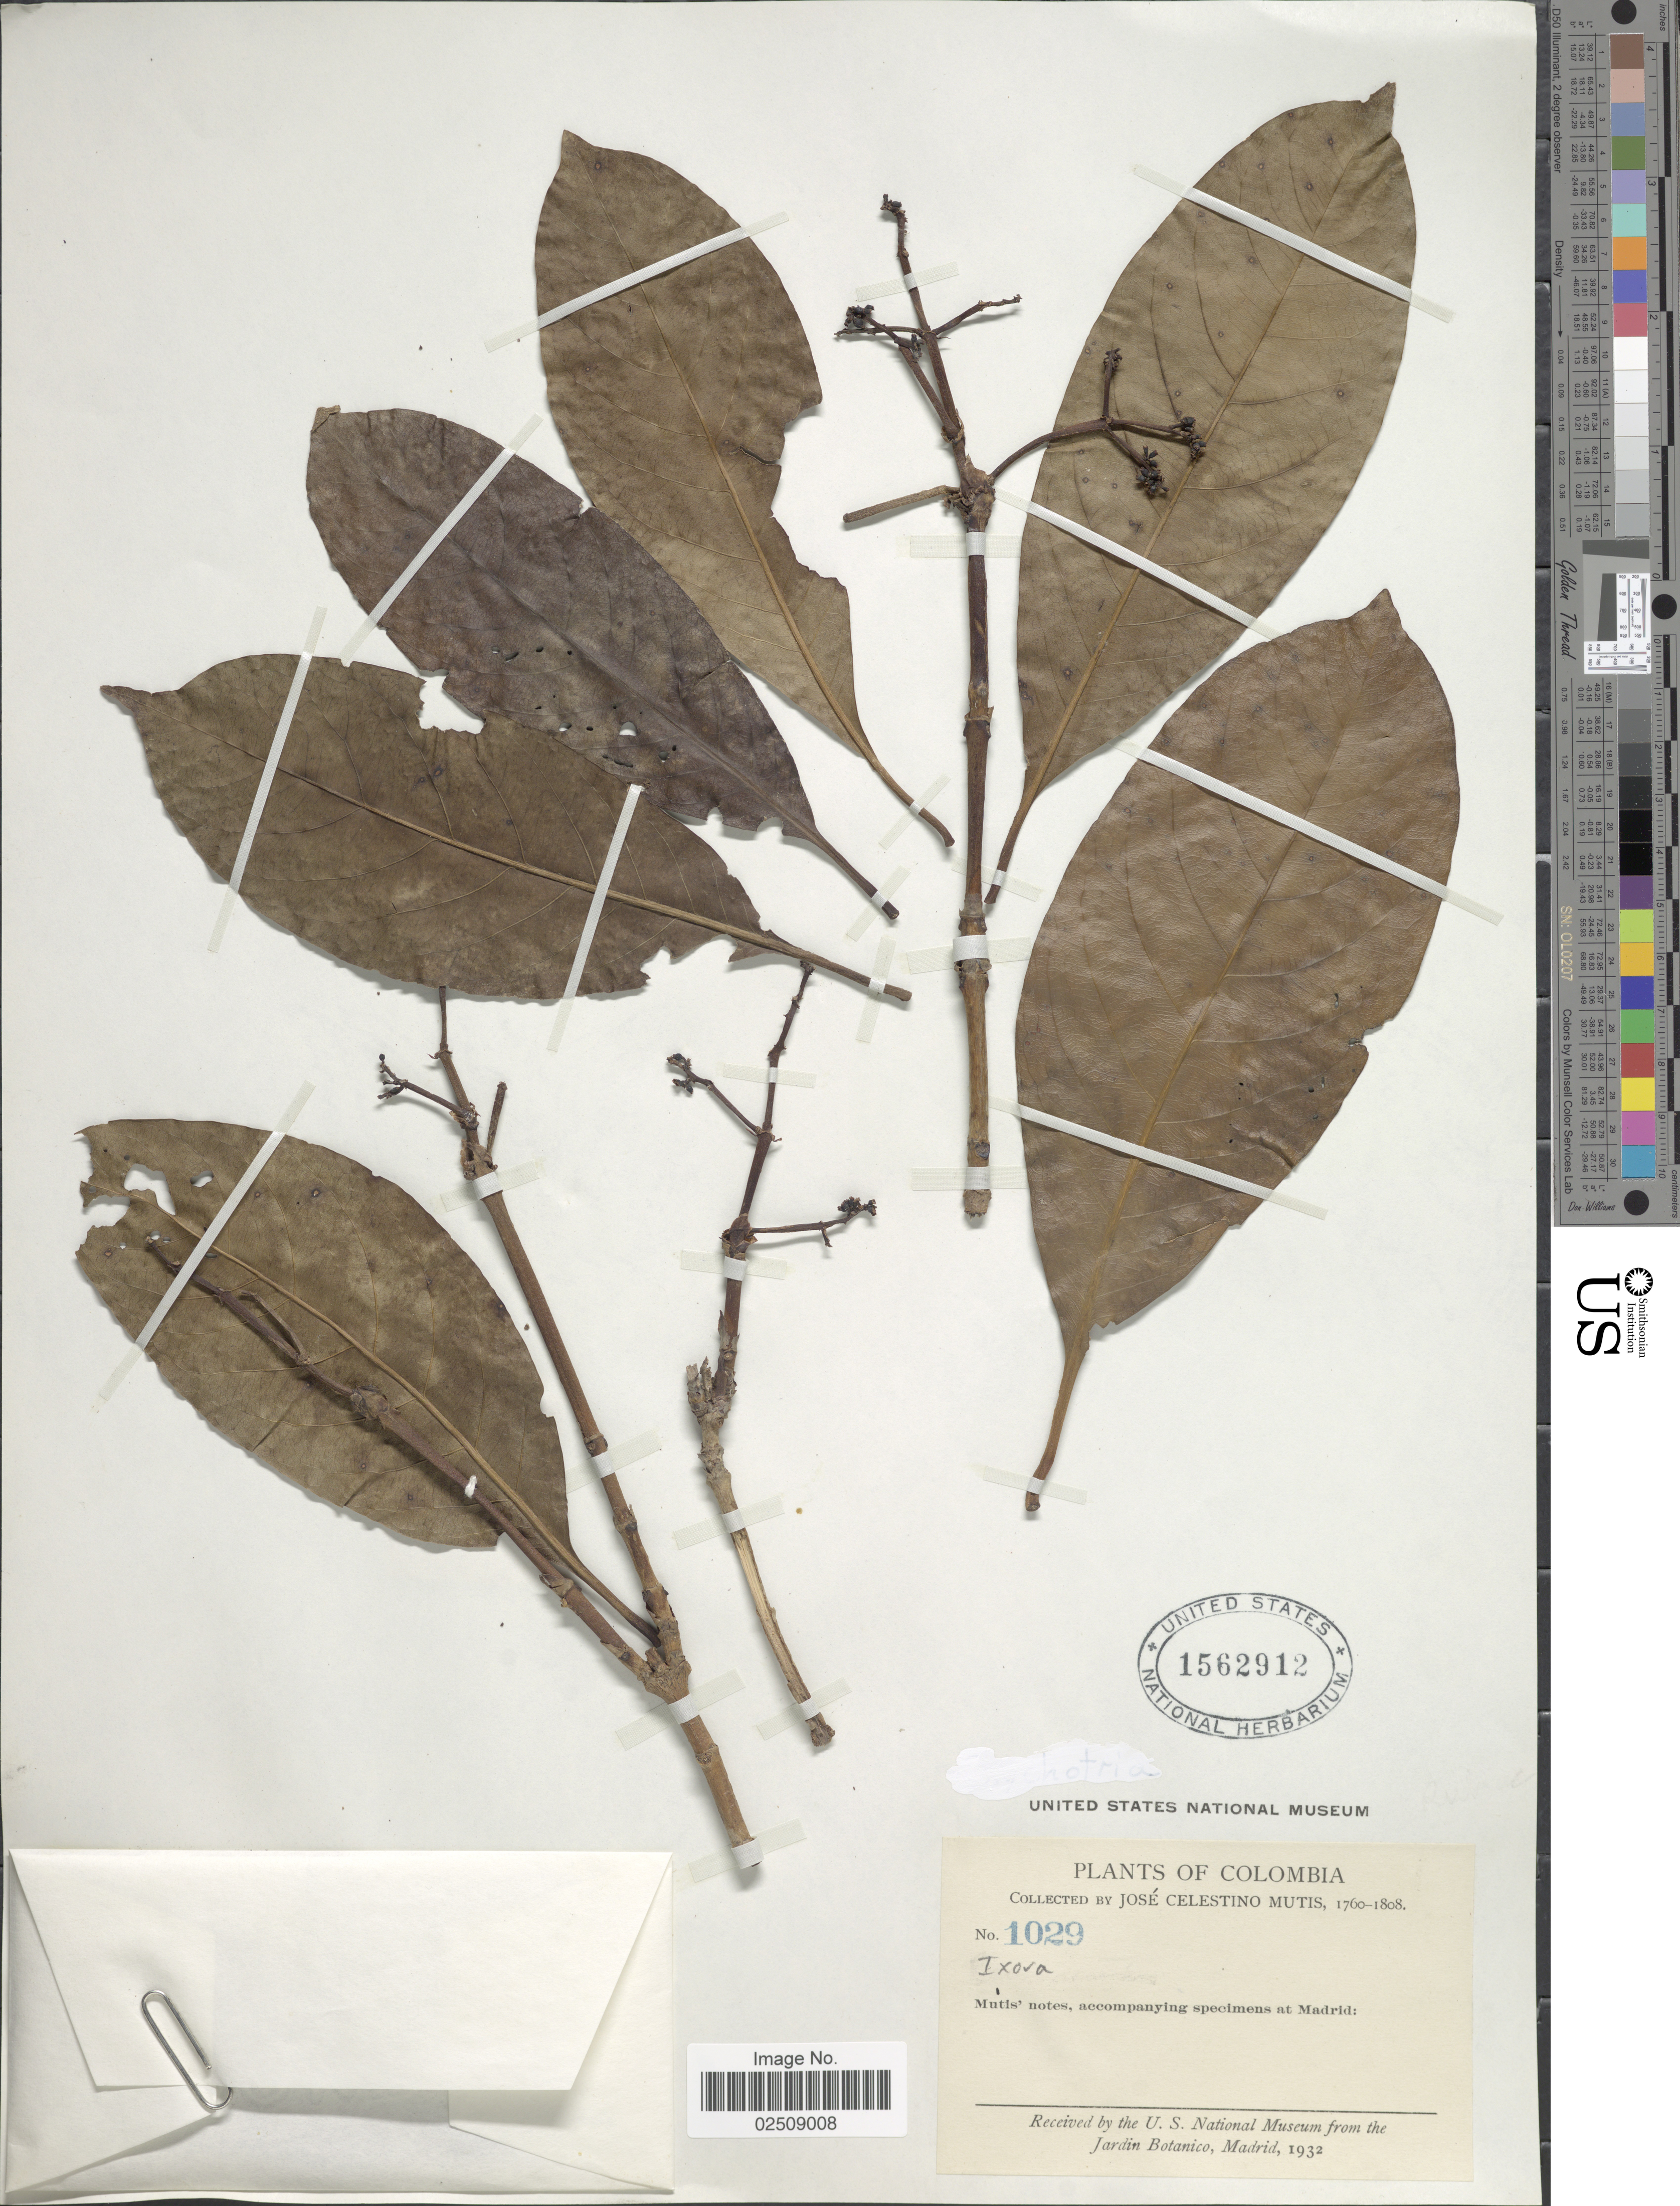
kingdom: Plantae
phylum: Tracheophyta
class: Magnoliopsida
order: Gentianales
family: Rubiaceae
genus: Ixora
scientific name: Ixora sp.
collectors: J. C. B. Mutis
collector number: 1029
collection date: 1760/1808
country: Colombia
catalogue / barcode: US 1562912